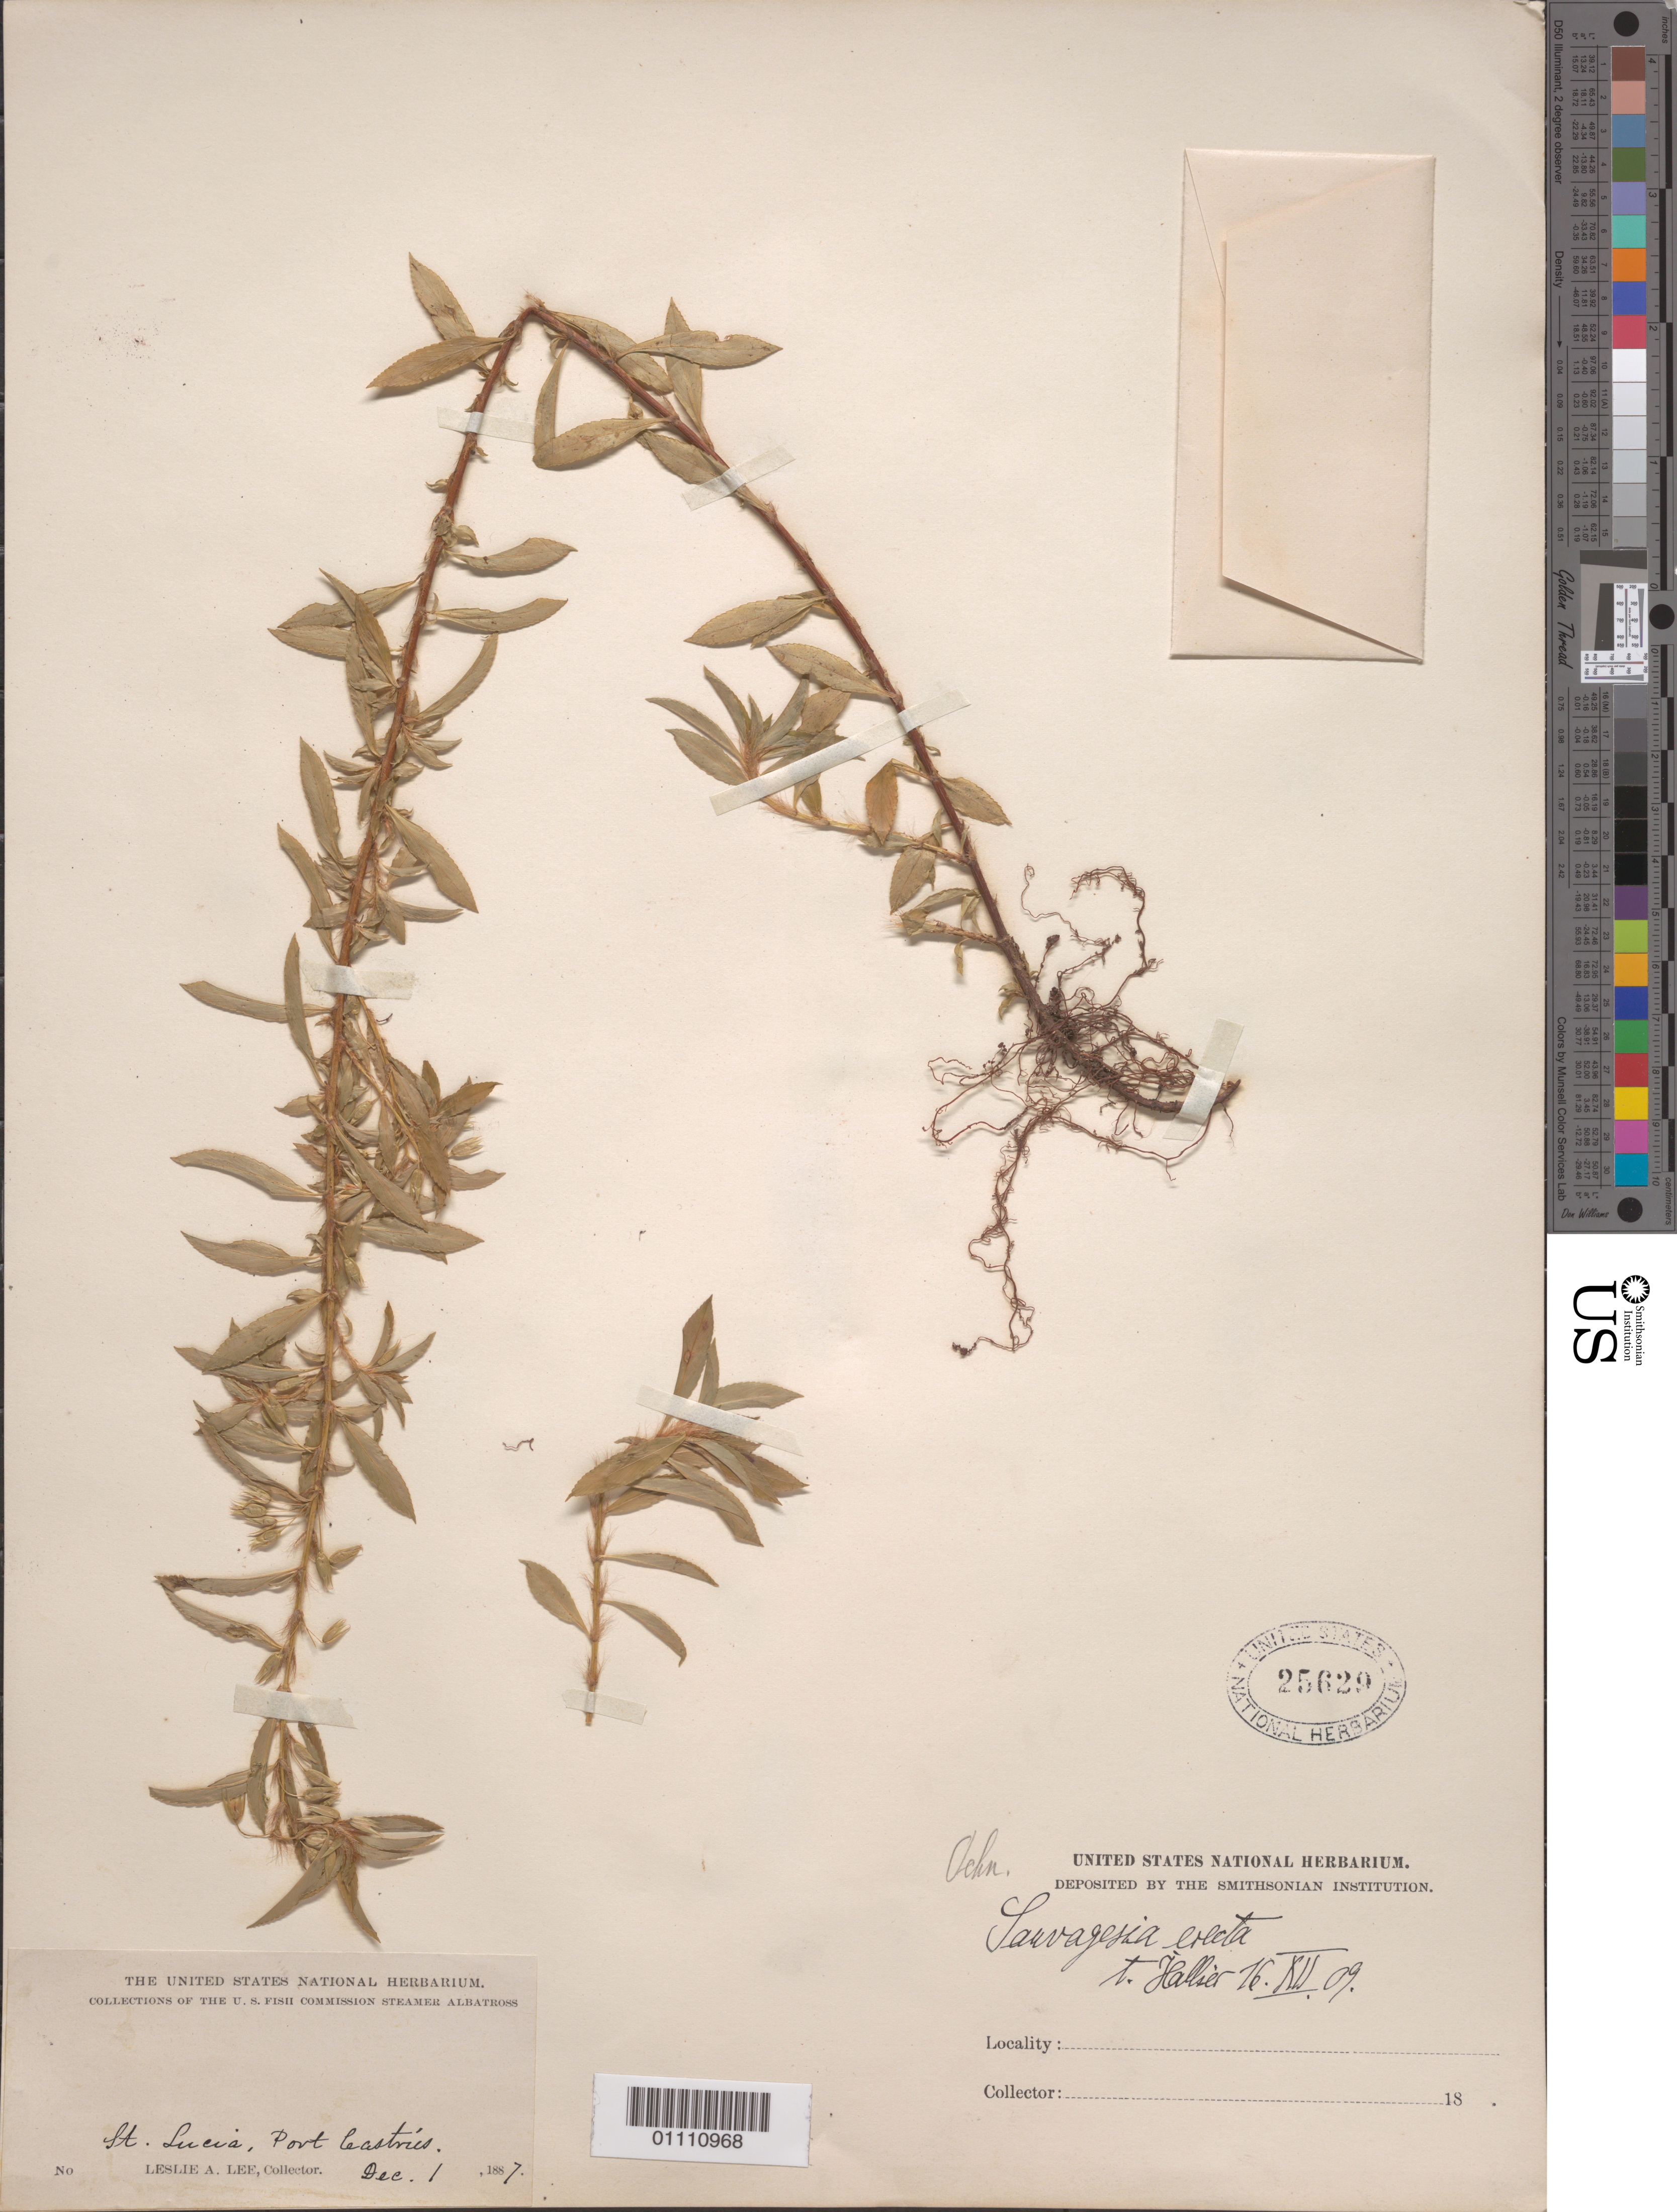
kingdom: Plantae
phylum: Tracheophyta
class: Magnoliopsida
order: Malpighiales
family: Ochnaceae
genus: Sauvagesia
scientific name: Sauvagesia erecta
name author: L.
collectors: L. Lee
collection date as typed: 01 Dec 1887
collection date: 1887-12-01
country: St. Lucia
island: St. Lucia I.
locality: Port Castries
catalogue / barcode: US 25629